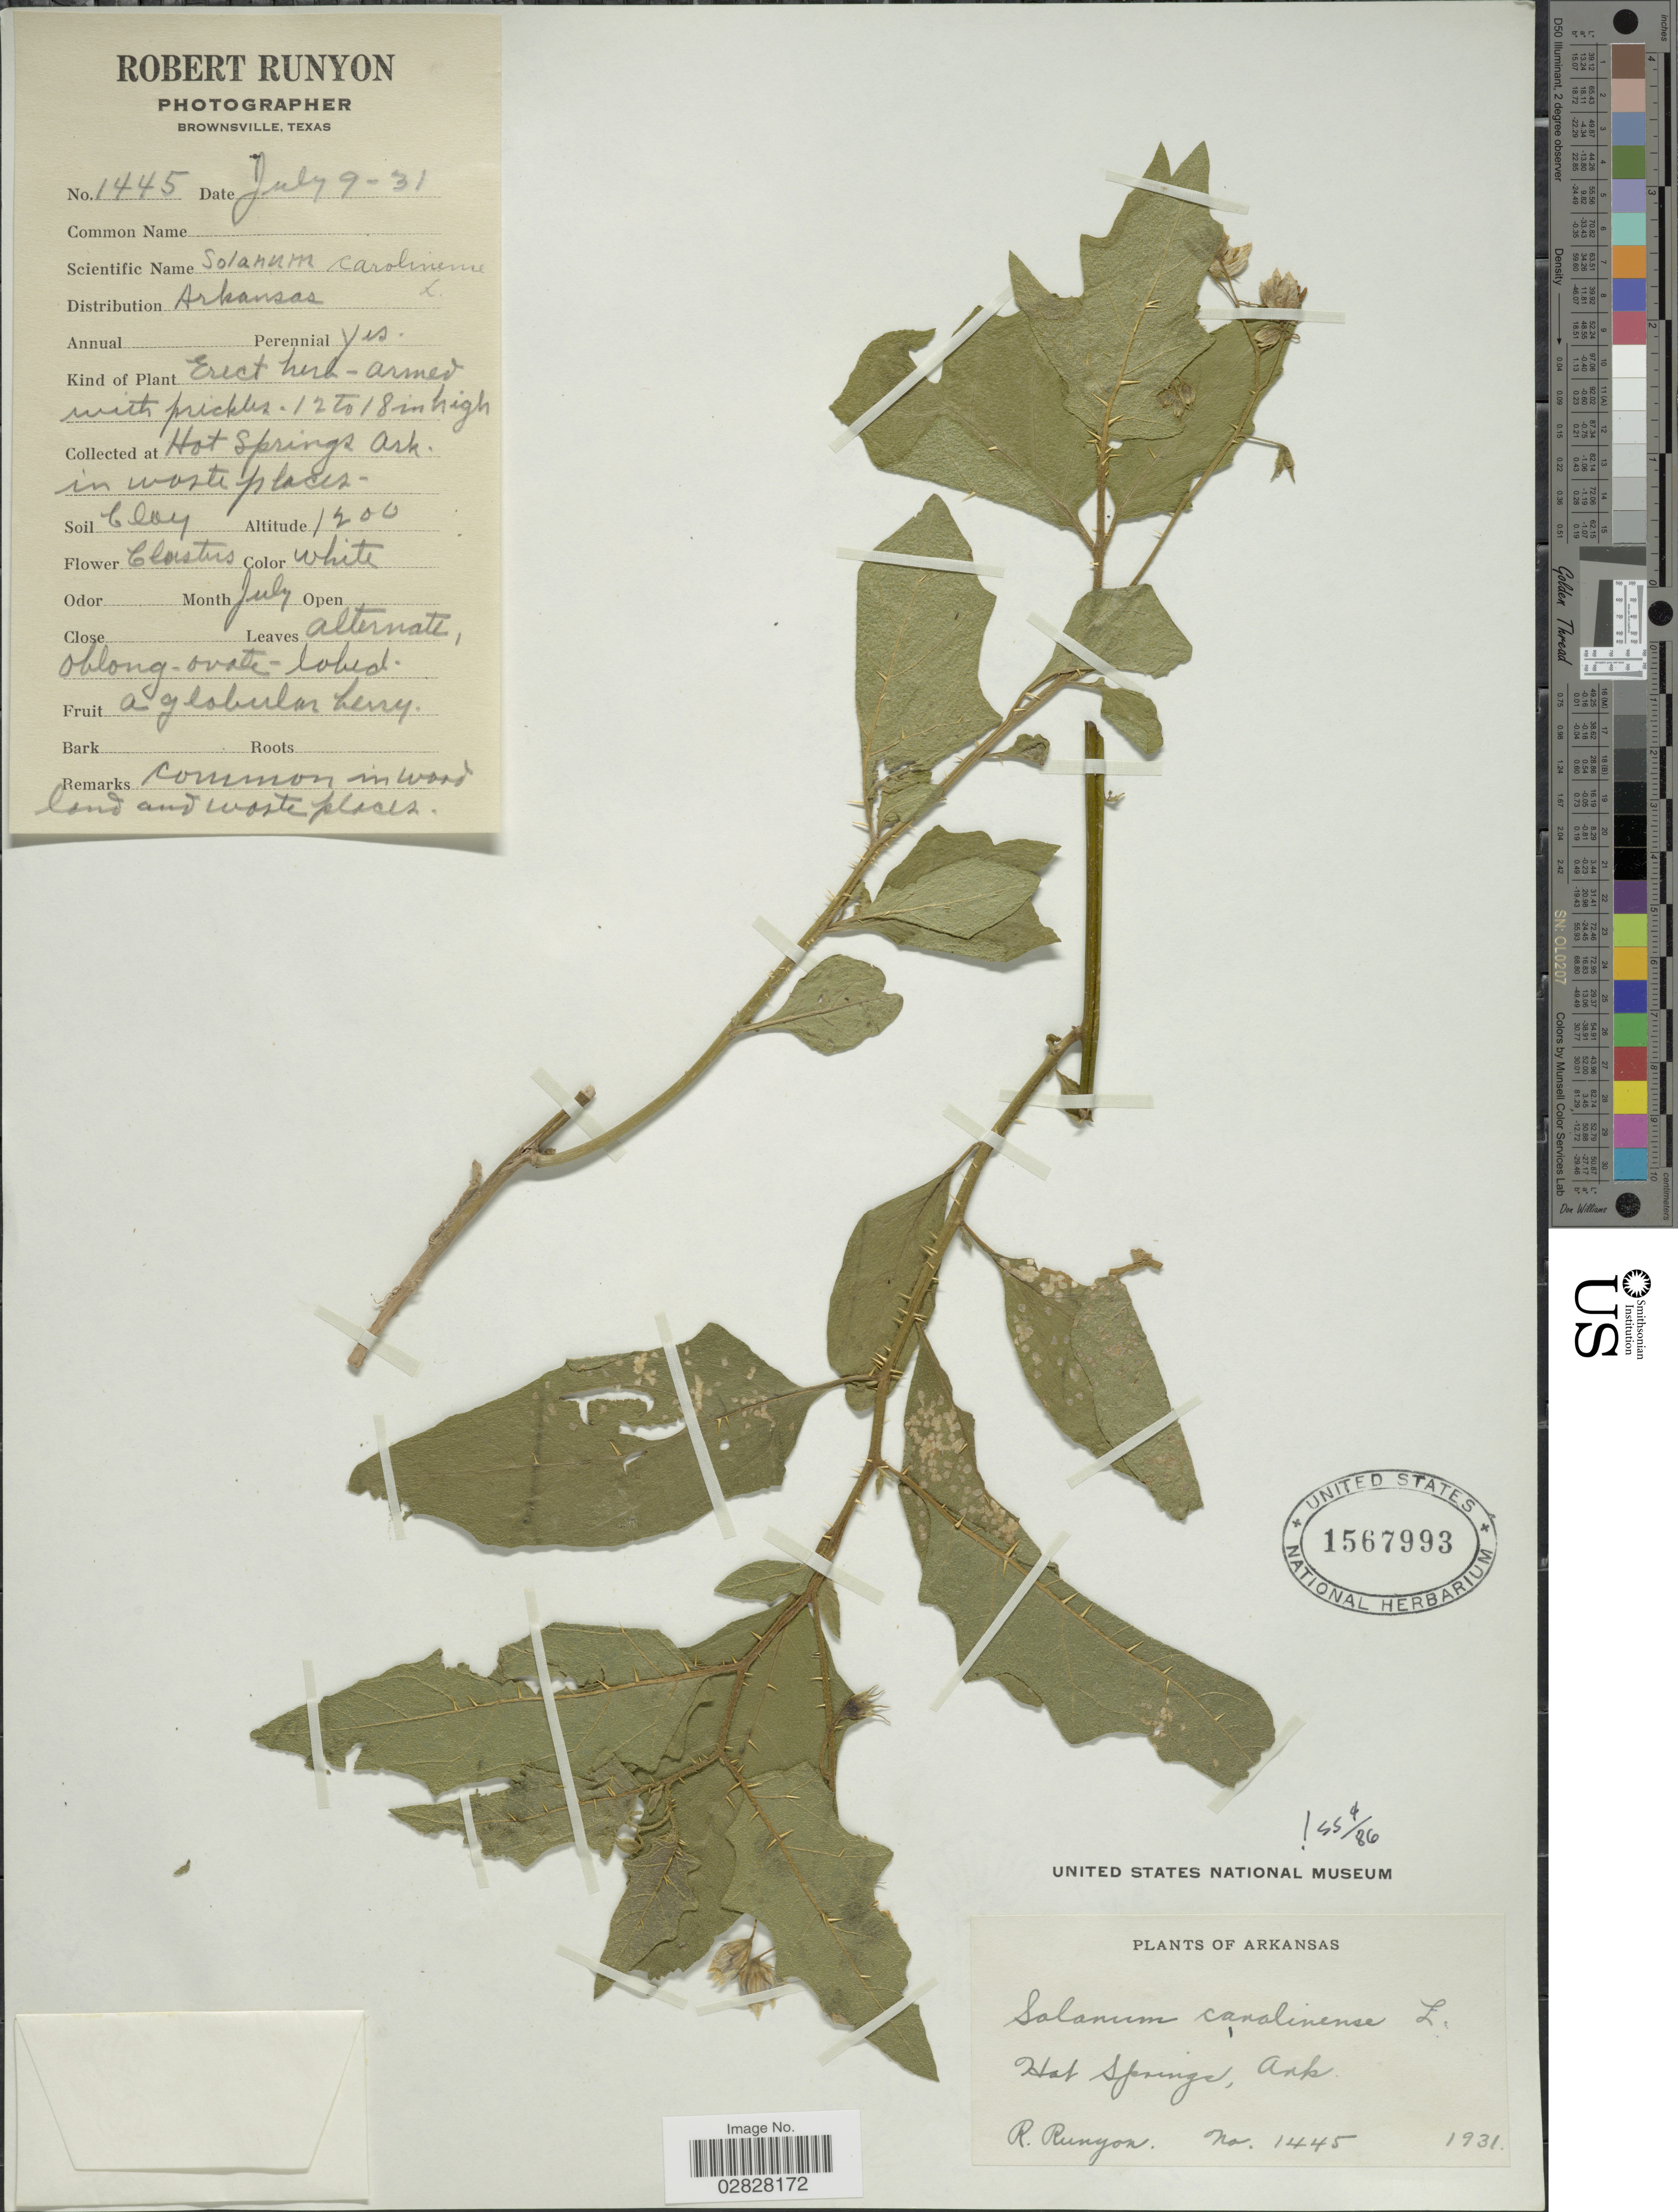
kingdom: Plantae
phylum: Tracheophyta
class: Magnoliopsida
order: Solanales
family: Solanaceae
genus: Solanum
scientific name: Solanum carolinense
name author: L.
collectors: R. Runyon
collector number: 1445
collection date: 1931-07-09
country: United States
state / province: Arkansas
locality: Hot Springs.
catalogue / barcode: US 1567993